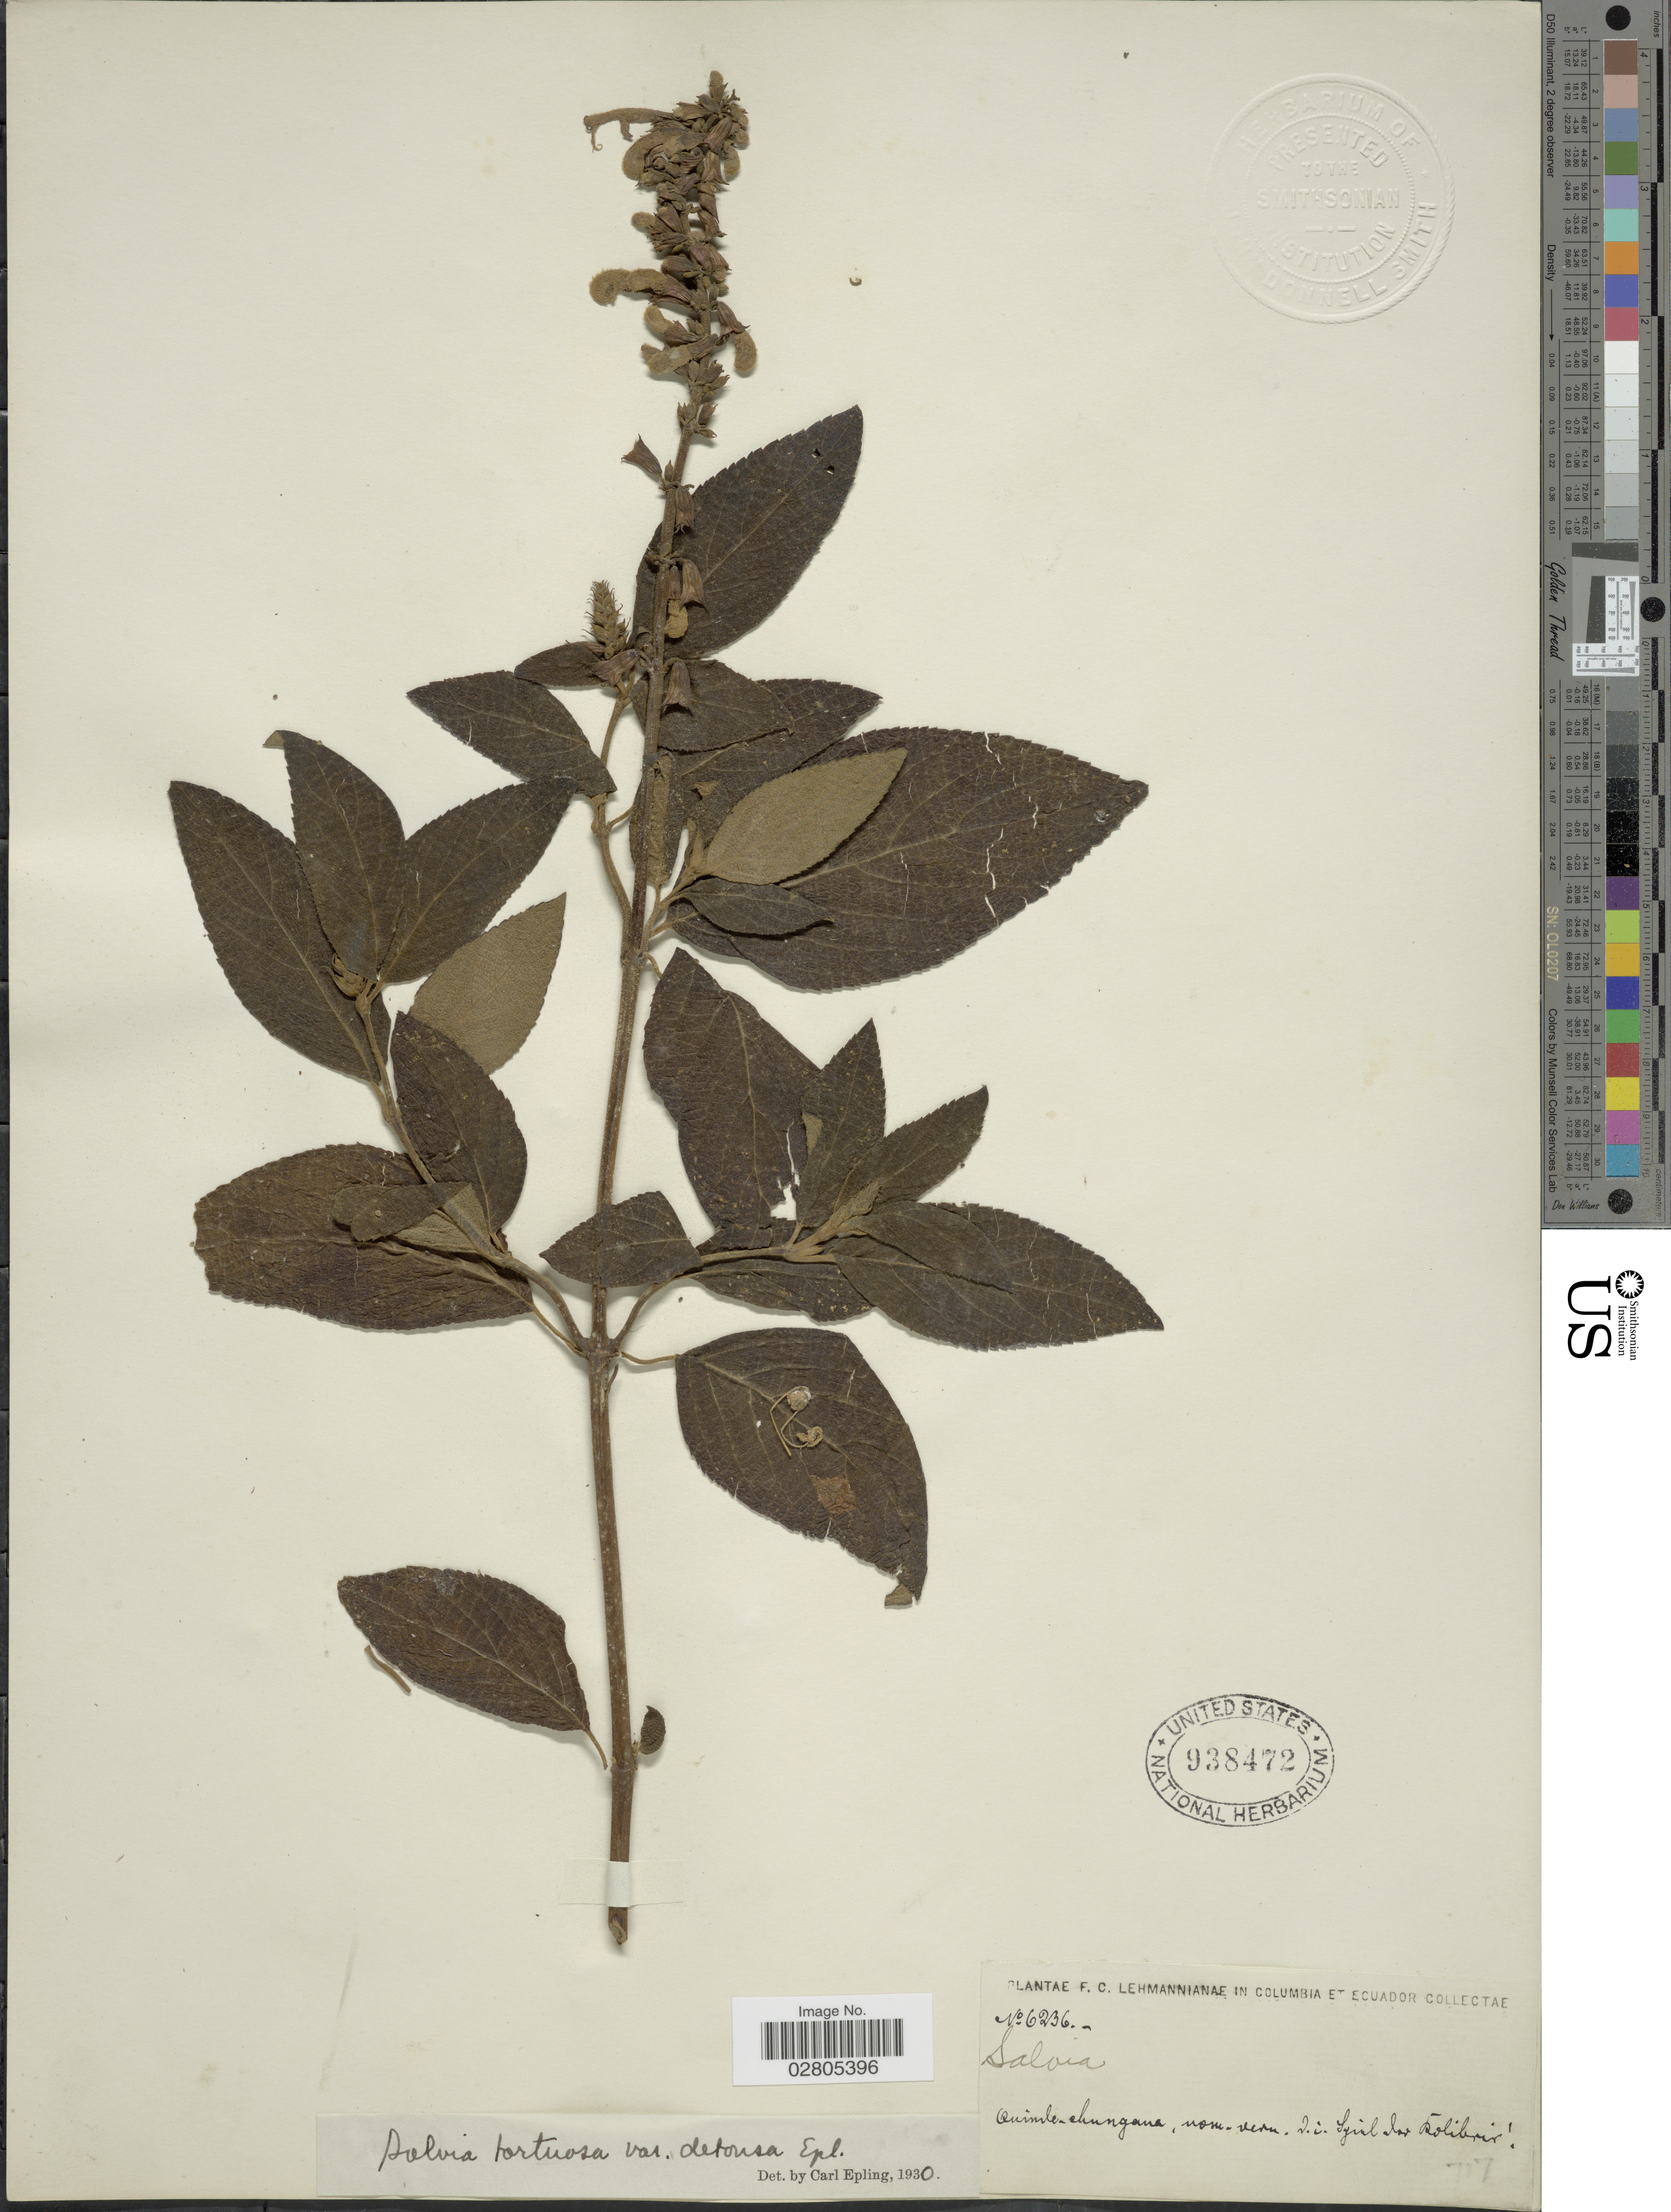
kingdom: Plantae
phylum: Tracheophyta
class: Magnoliopsida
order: Lamiales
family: Lamiaceae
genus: Salvia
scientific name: Salvia tortuosa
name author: Kunth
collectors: F. C. Lehmann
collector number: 6236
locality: Columbia et Ecuador.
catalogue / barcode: US 938472